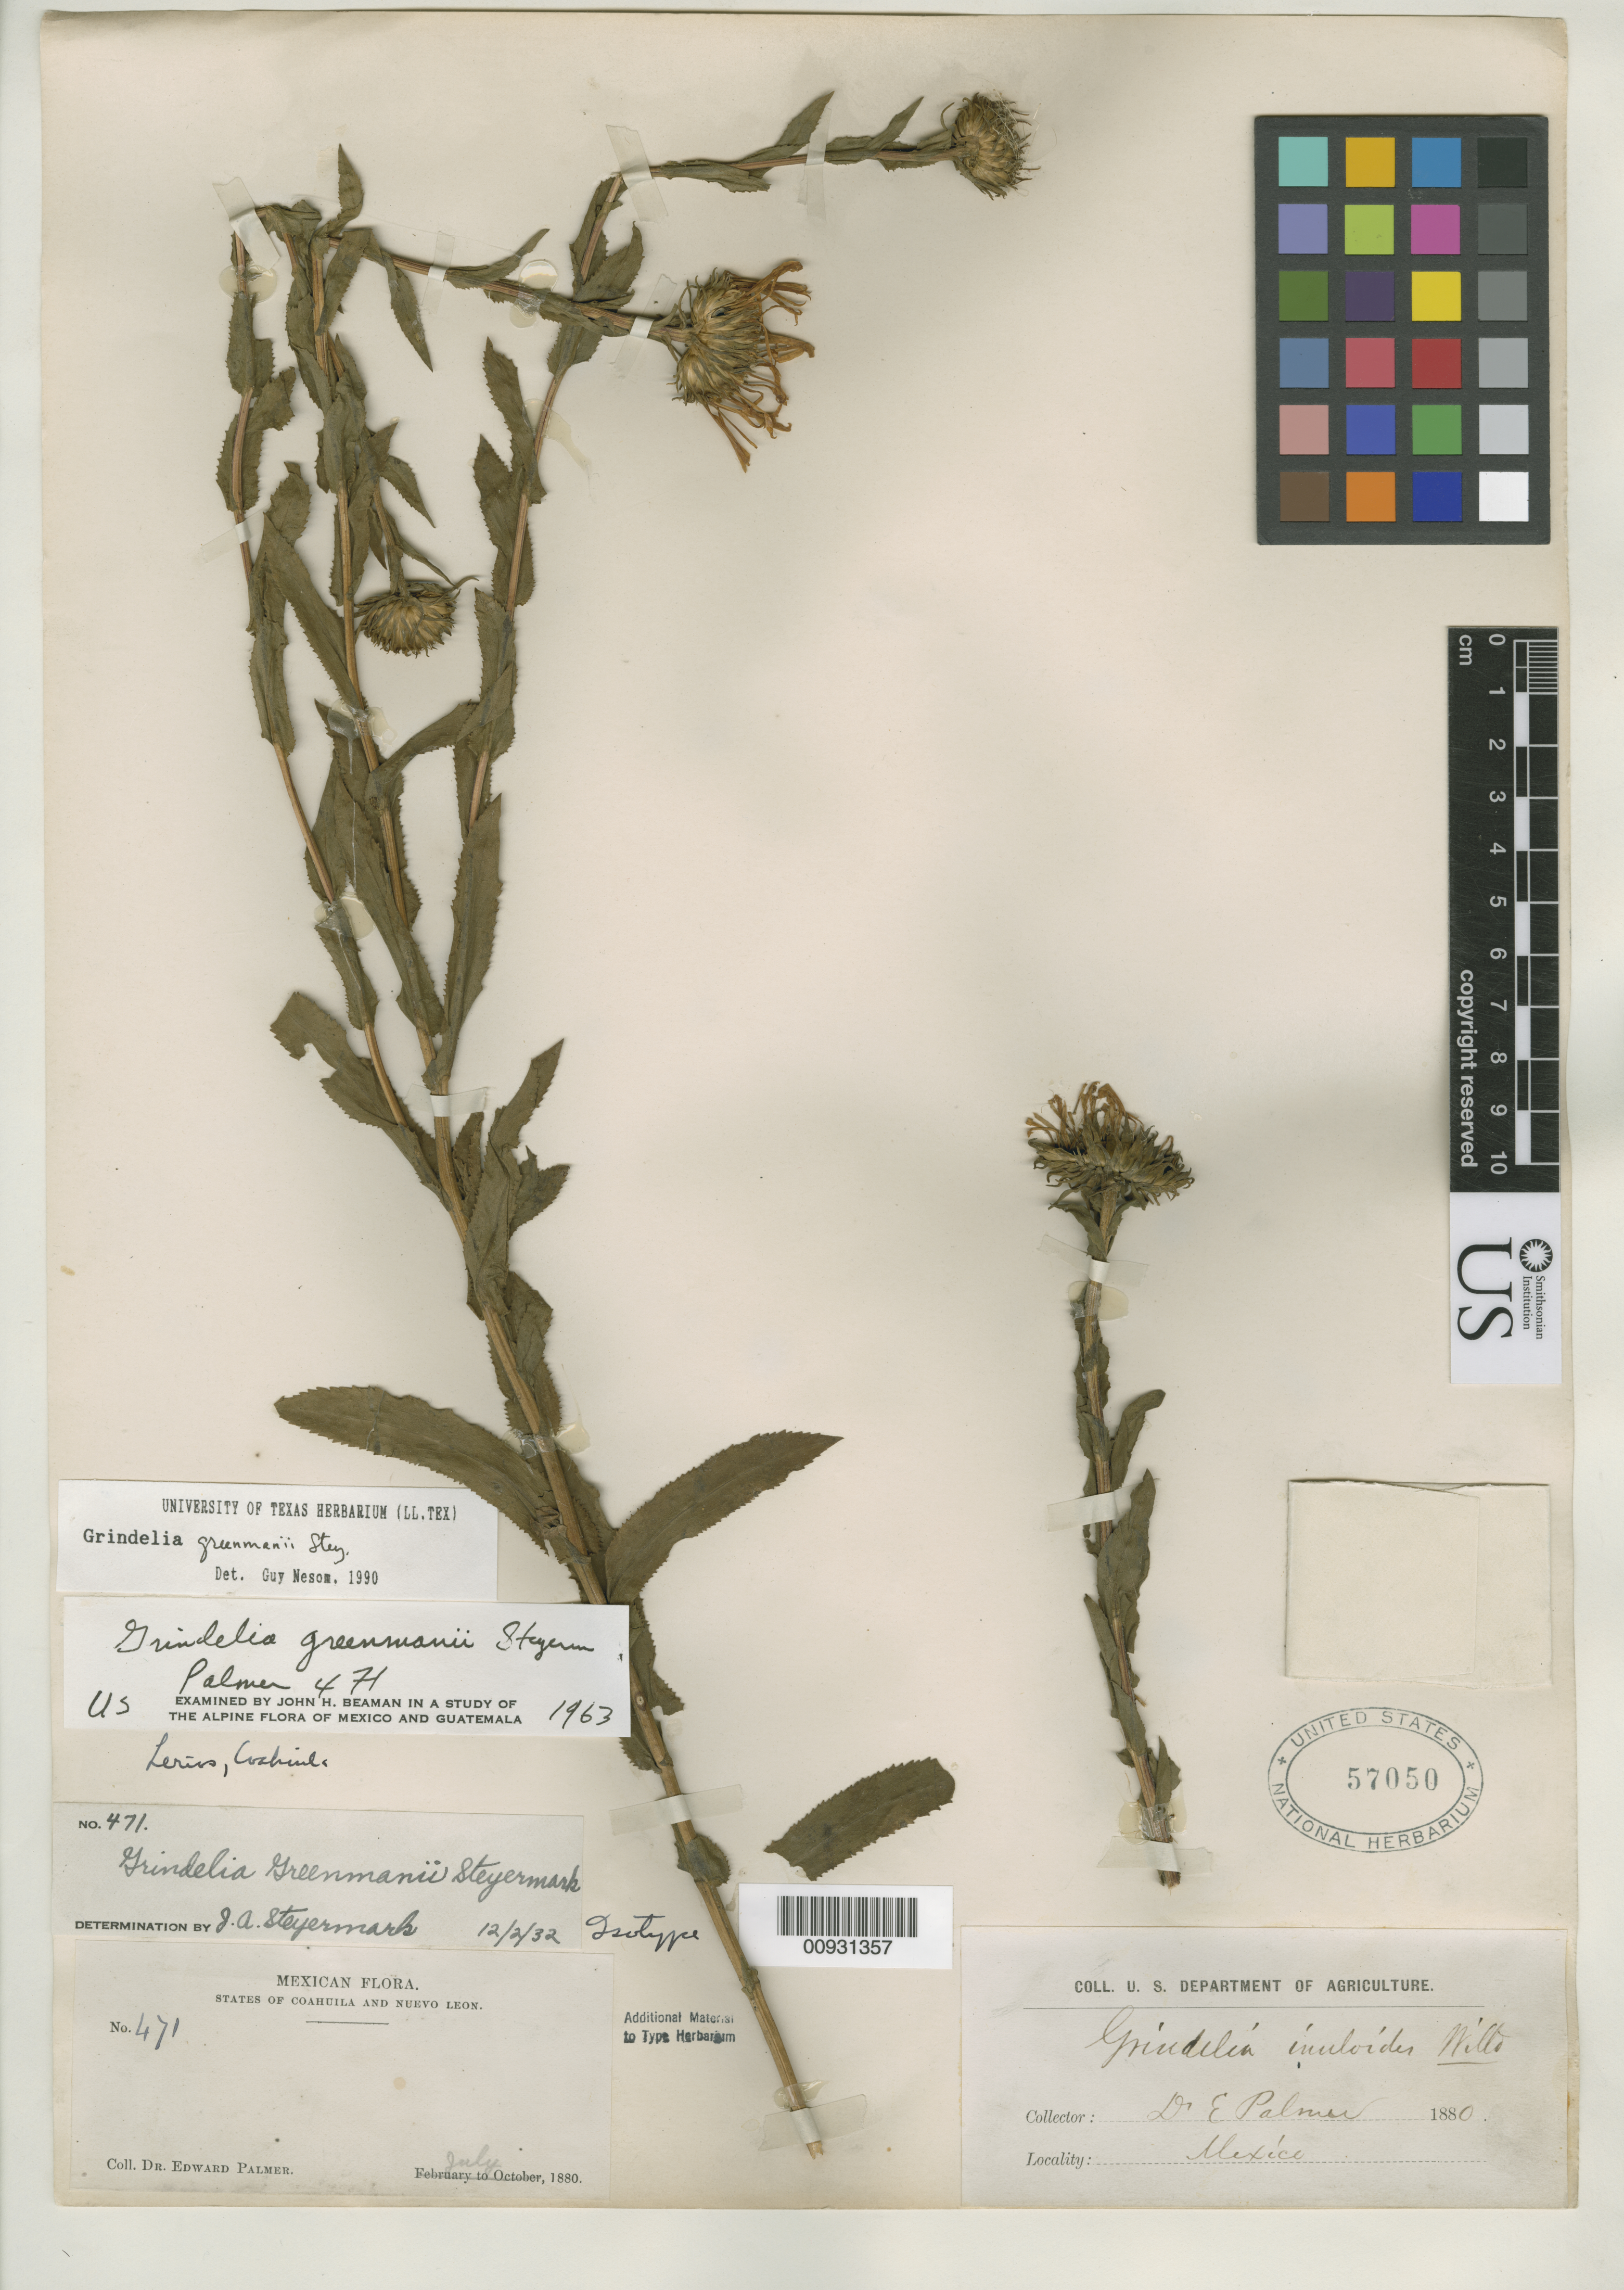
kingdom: Plantae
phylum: Tracheophyta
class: Magnoliopsida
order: Asterales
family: Asteraceae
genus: Grindelia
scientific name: Grindelia greenmanii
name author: Steyerm.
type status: Isotype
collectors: E. Palmer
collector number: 471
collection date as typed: Jul 1880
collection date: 1880-07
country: Mexico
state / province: Coahuila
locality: Coahuila and Nuevo León.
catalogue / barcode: US 57050